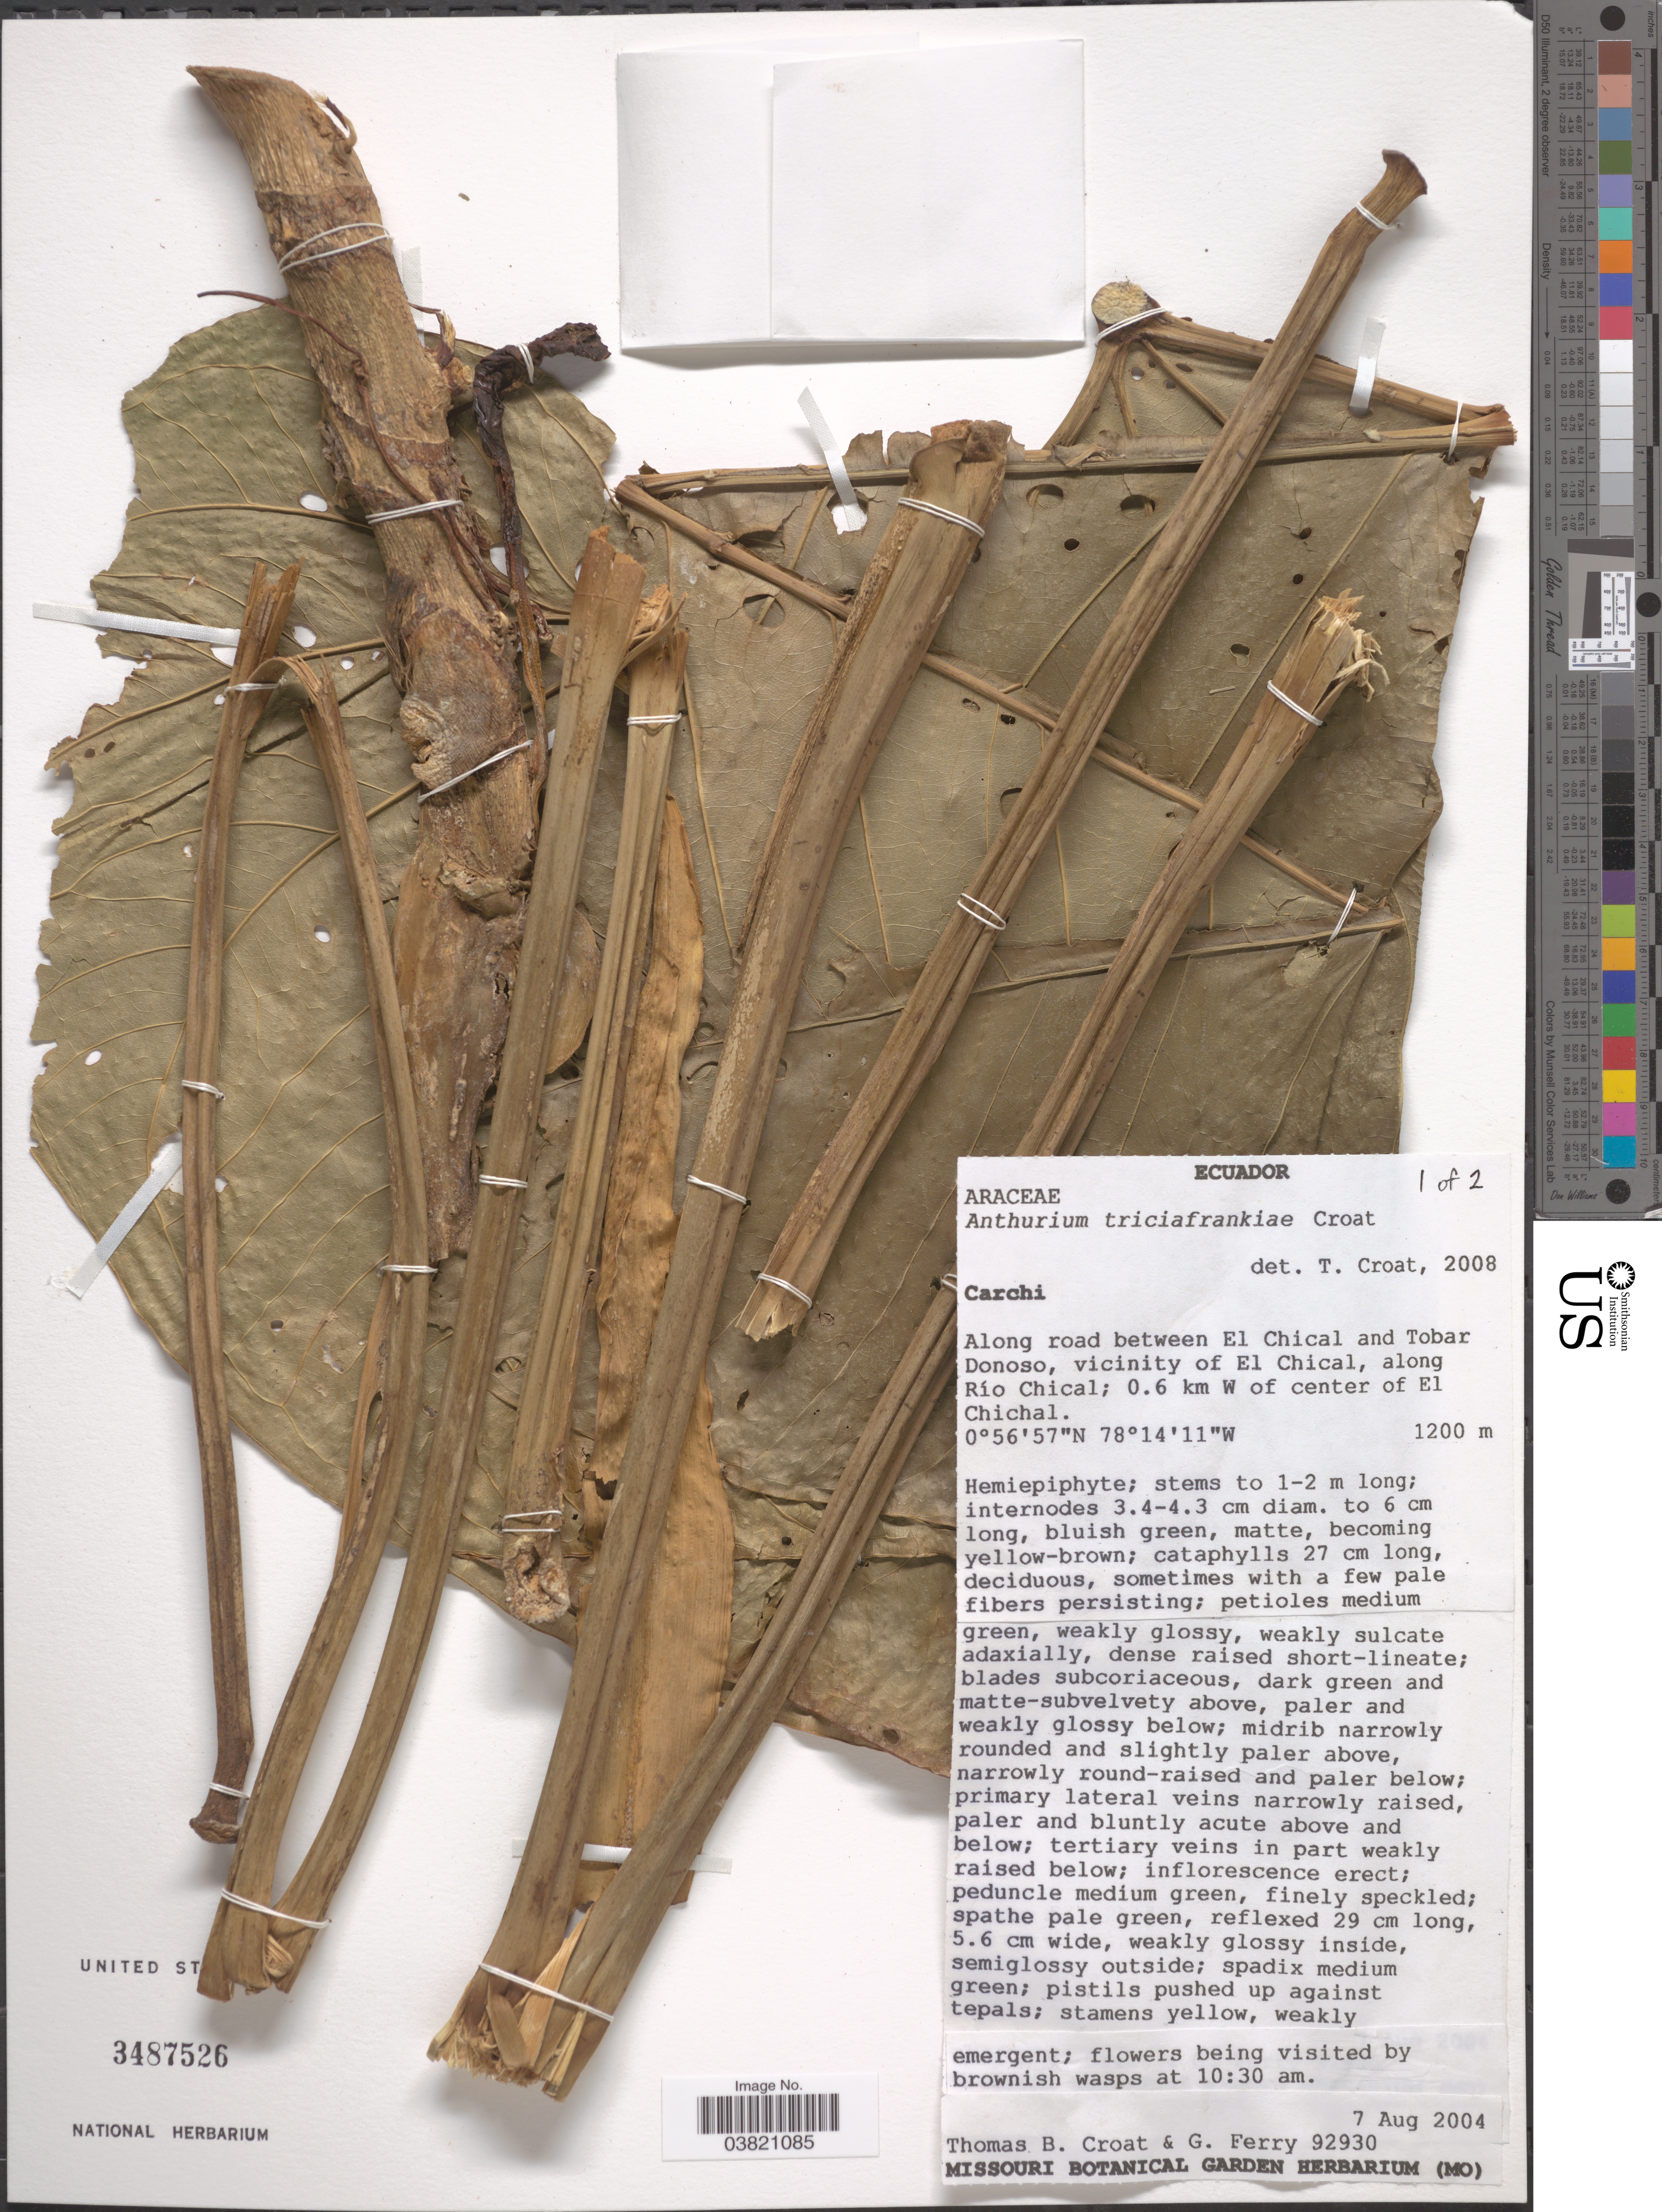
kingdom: Plantae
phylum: Tracheophyta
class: Liliopsida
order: Alismatales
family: Araceae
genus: Anthurium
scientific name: Anthurium triciafrankiae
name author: Croat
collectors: T. B. Croat & G. Ferry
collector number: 92930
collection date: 2004-08-07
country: Ecuador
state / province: Carchi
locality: Along road between El Chical and Tobar Donoso, vicinity of El Chical, along Río Chical; 0.6 km W of center of El Chichal.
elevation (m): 1200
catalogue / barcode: US 3487526